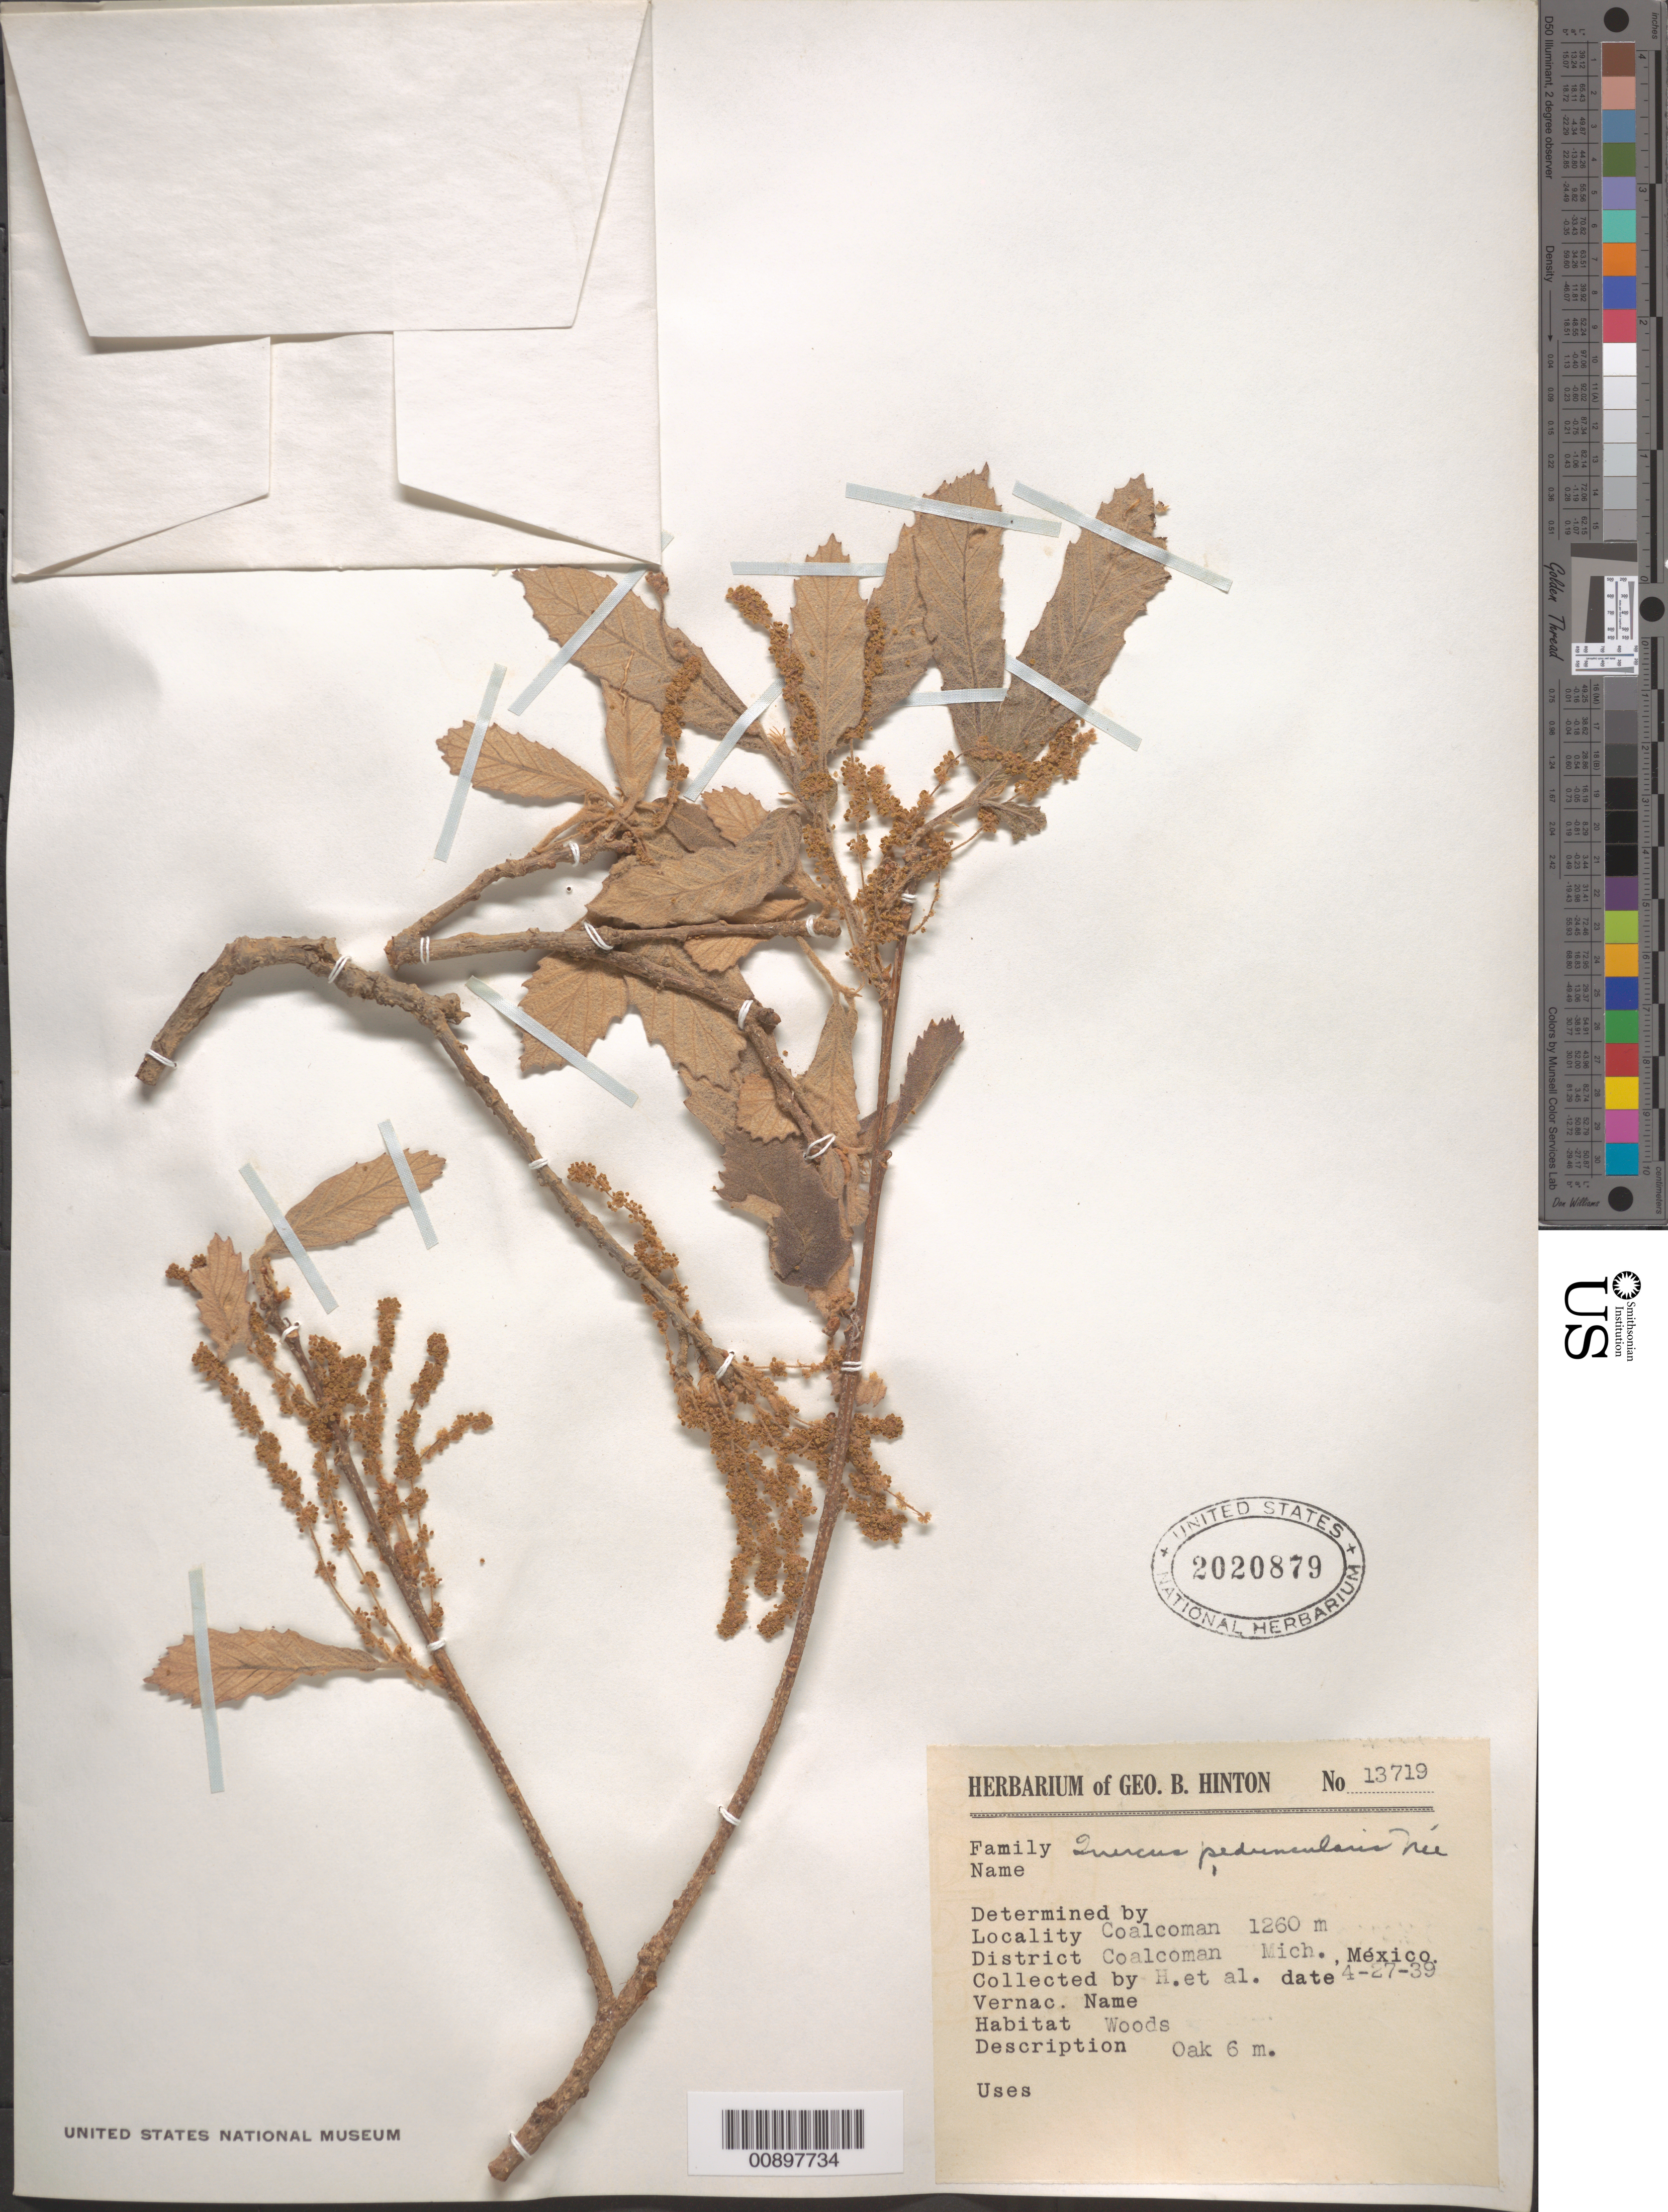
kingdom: Plantae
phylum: Tracheophyta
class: Magnoliopsida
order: Fagales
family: Fagaceae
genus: Quercus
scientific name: Quercus peduncularis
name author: Née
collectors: G. B. Hinton & et al.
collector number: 13719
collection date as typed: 27 Apr 1939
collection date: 1939-04-27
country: Mexico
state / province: Michoacán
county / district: Coalcomán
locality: Coalcomán, District of Coalcomán, State of Michoacán.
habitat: Woods.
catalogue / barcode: US 2020879